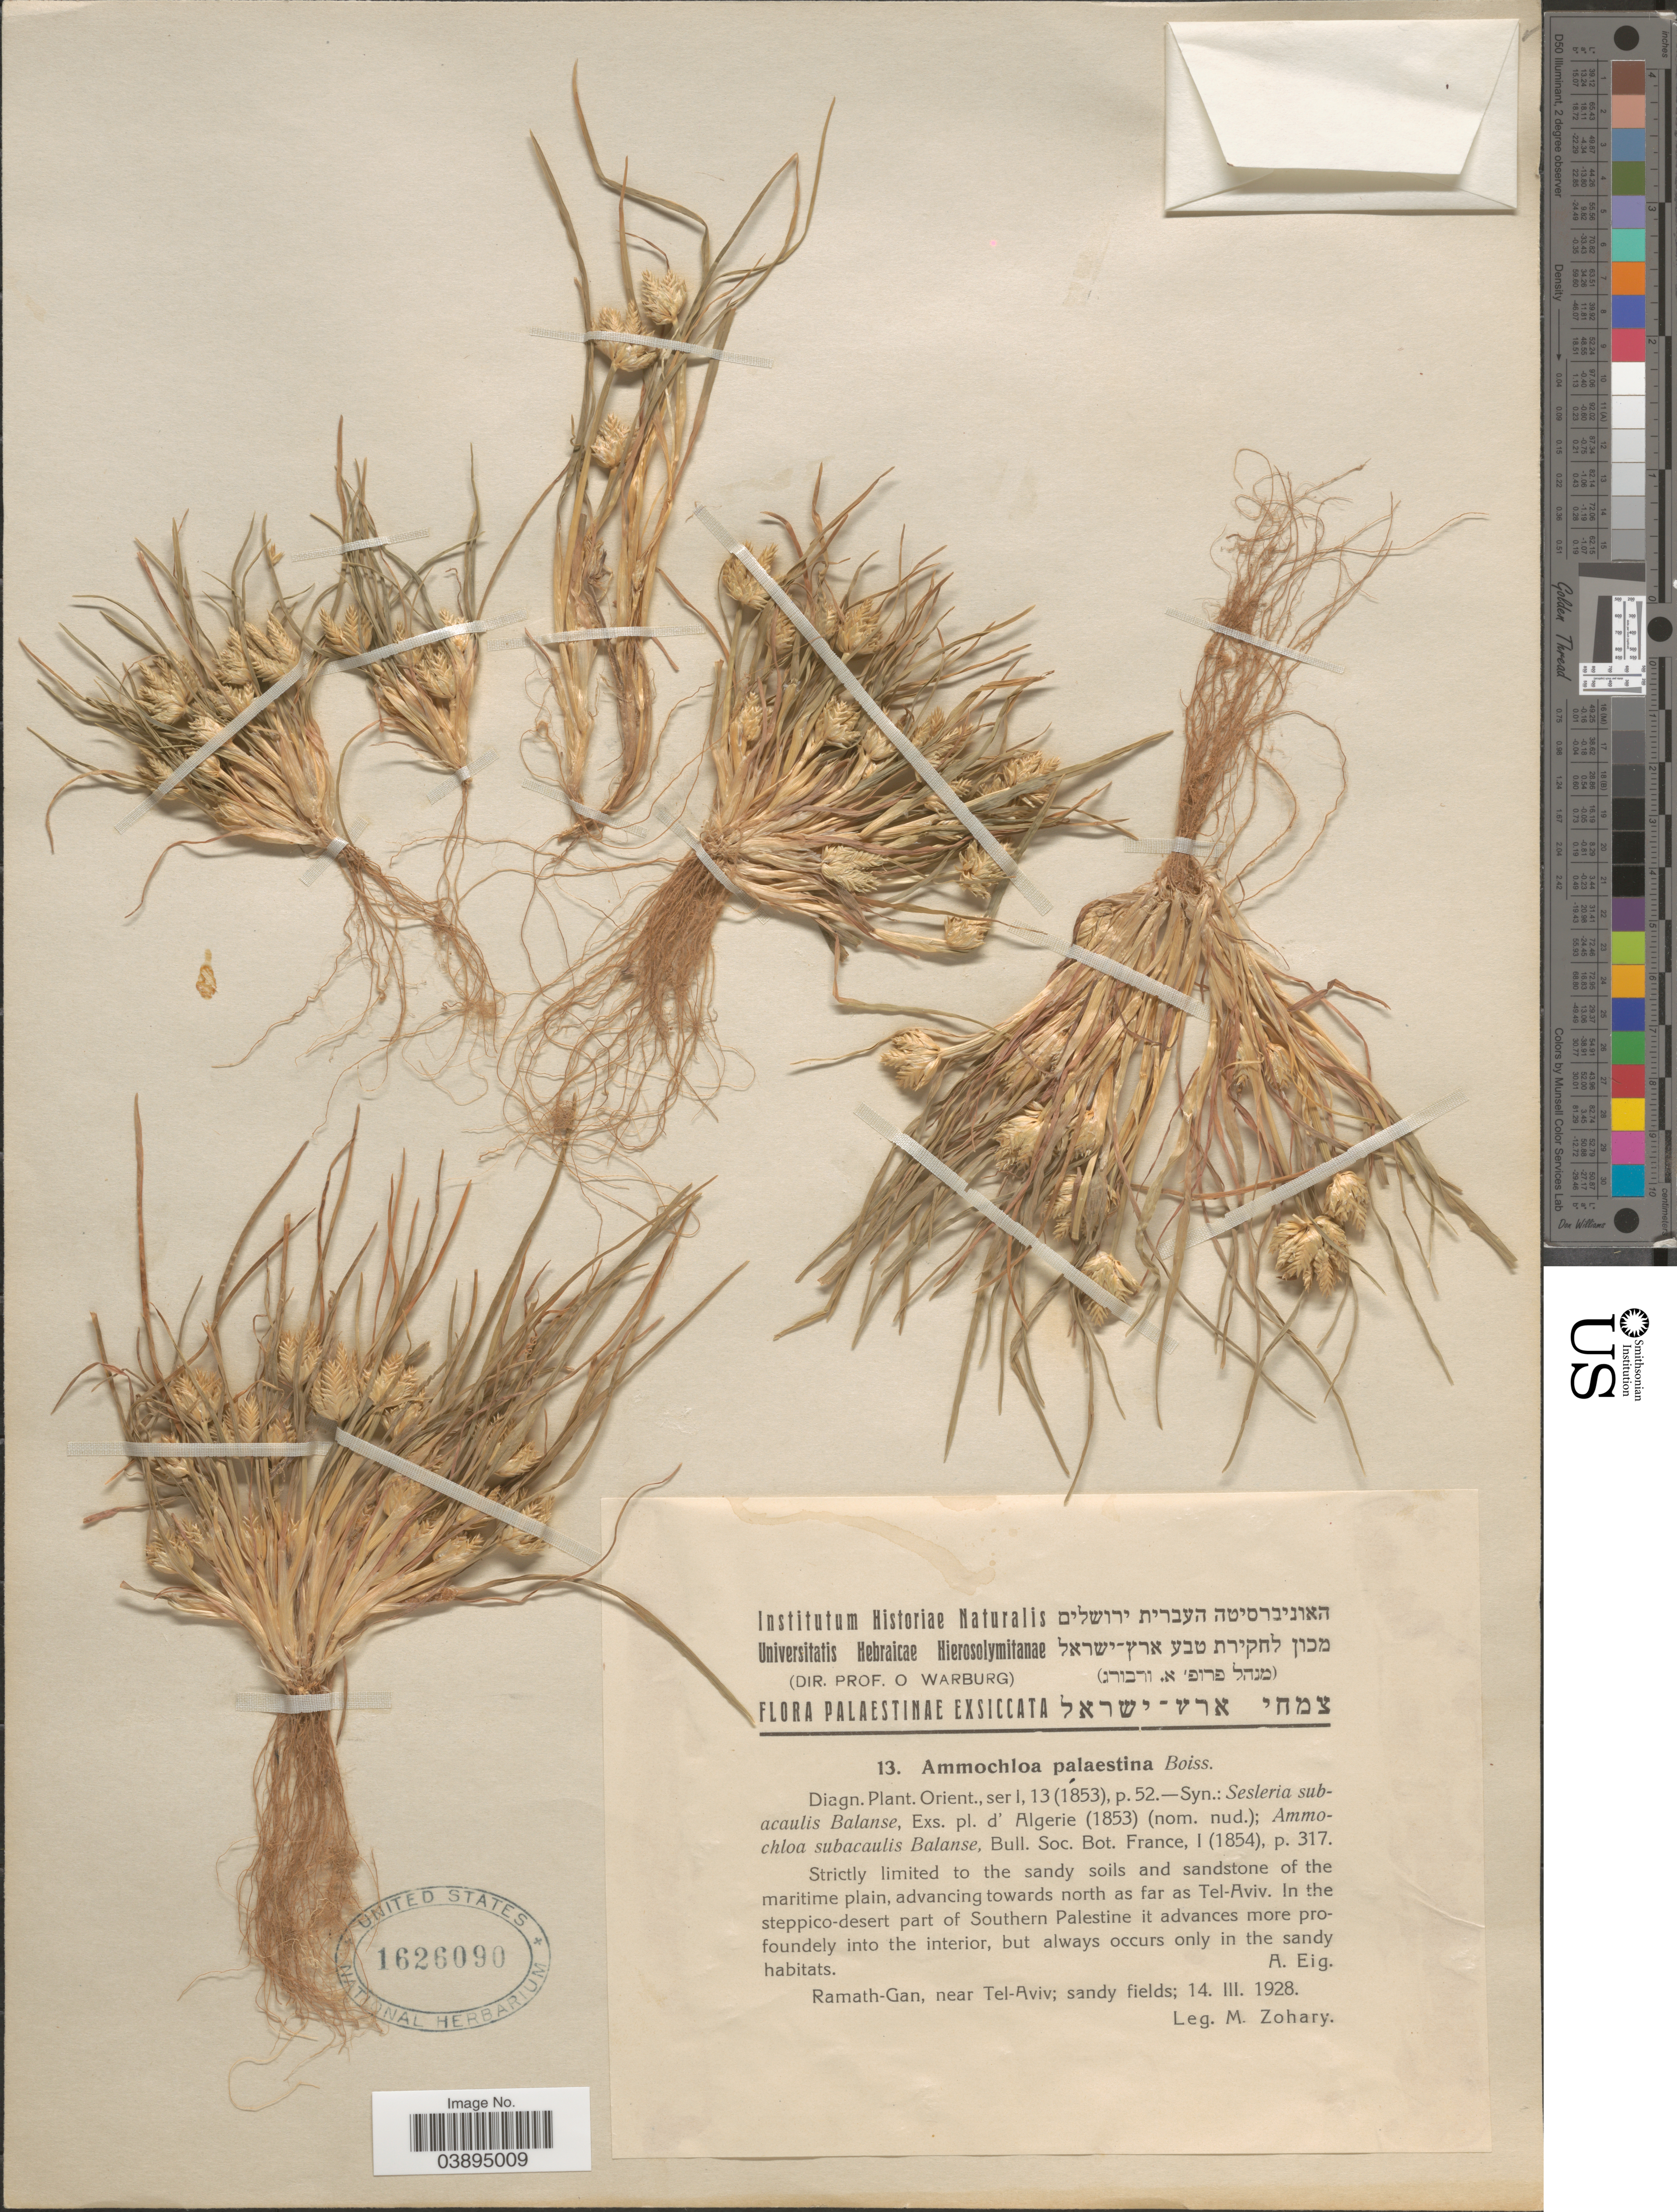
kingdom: Plantae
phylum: Tracheophyta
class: Liliopsida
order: Poales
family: Poaceae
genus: Ammochloa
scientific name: Ammochloa palaestina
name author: Boiss.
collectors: M. Zohary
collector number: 13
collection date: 1928-03-14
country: Israel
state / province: Tel Aviv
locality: Palaestinae. Ramath-Gan, near Tel-Aviv; sandy fields.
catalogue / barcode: US 1626090